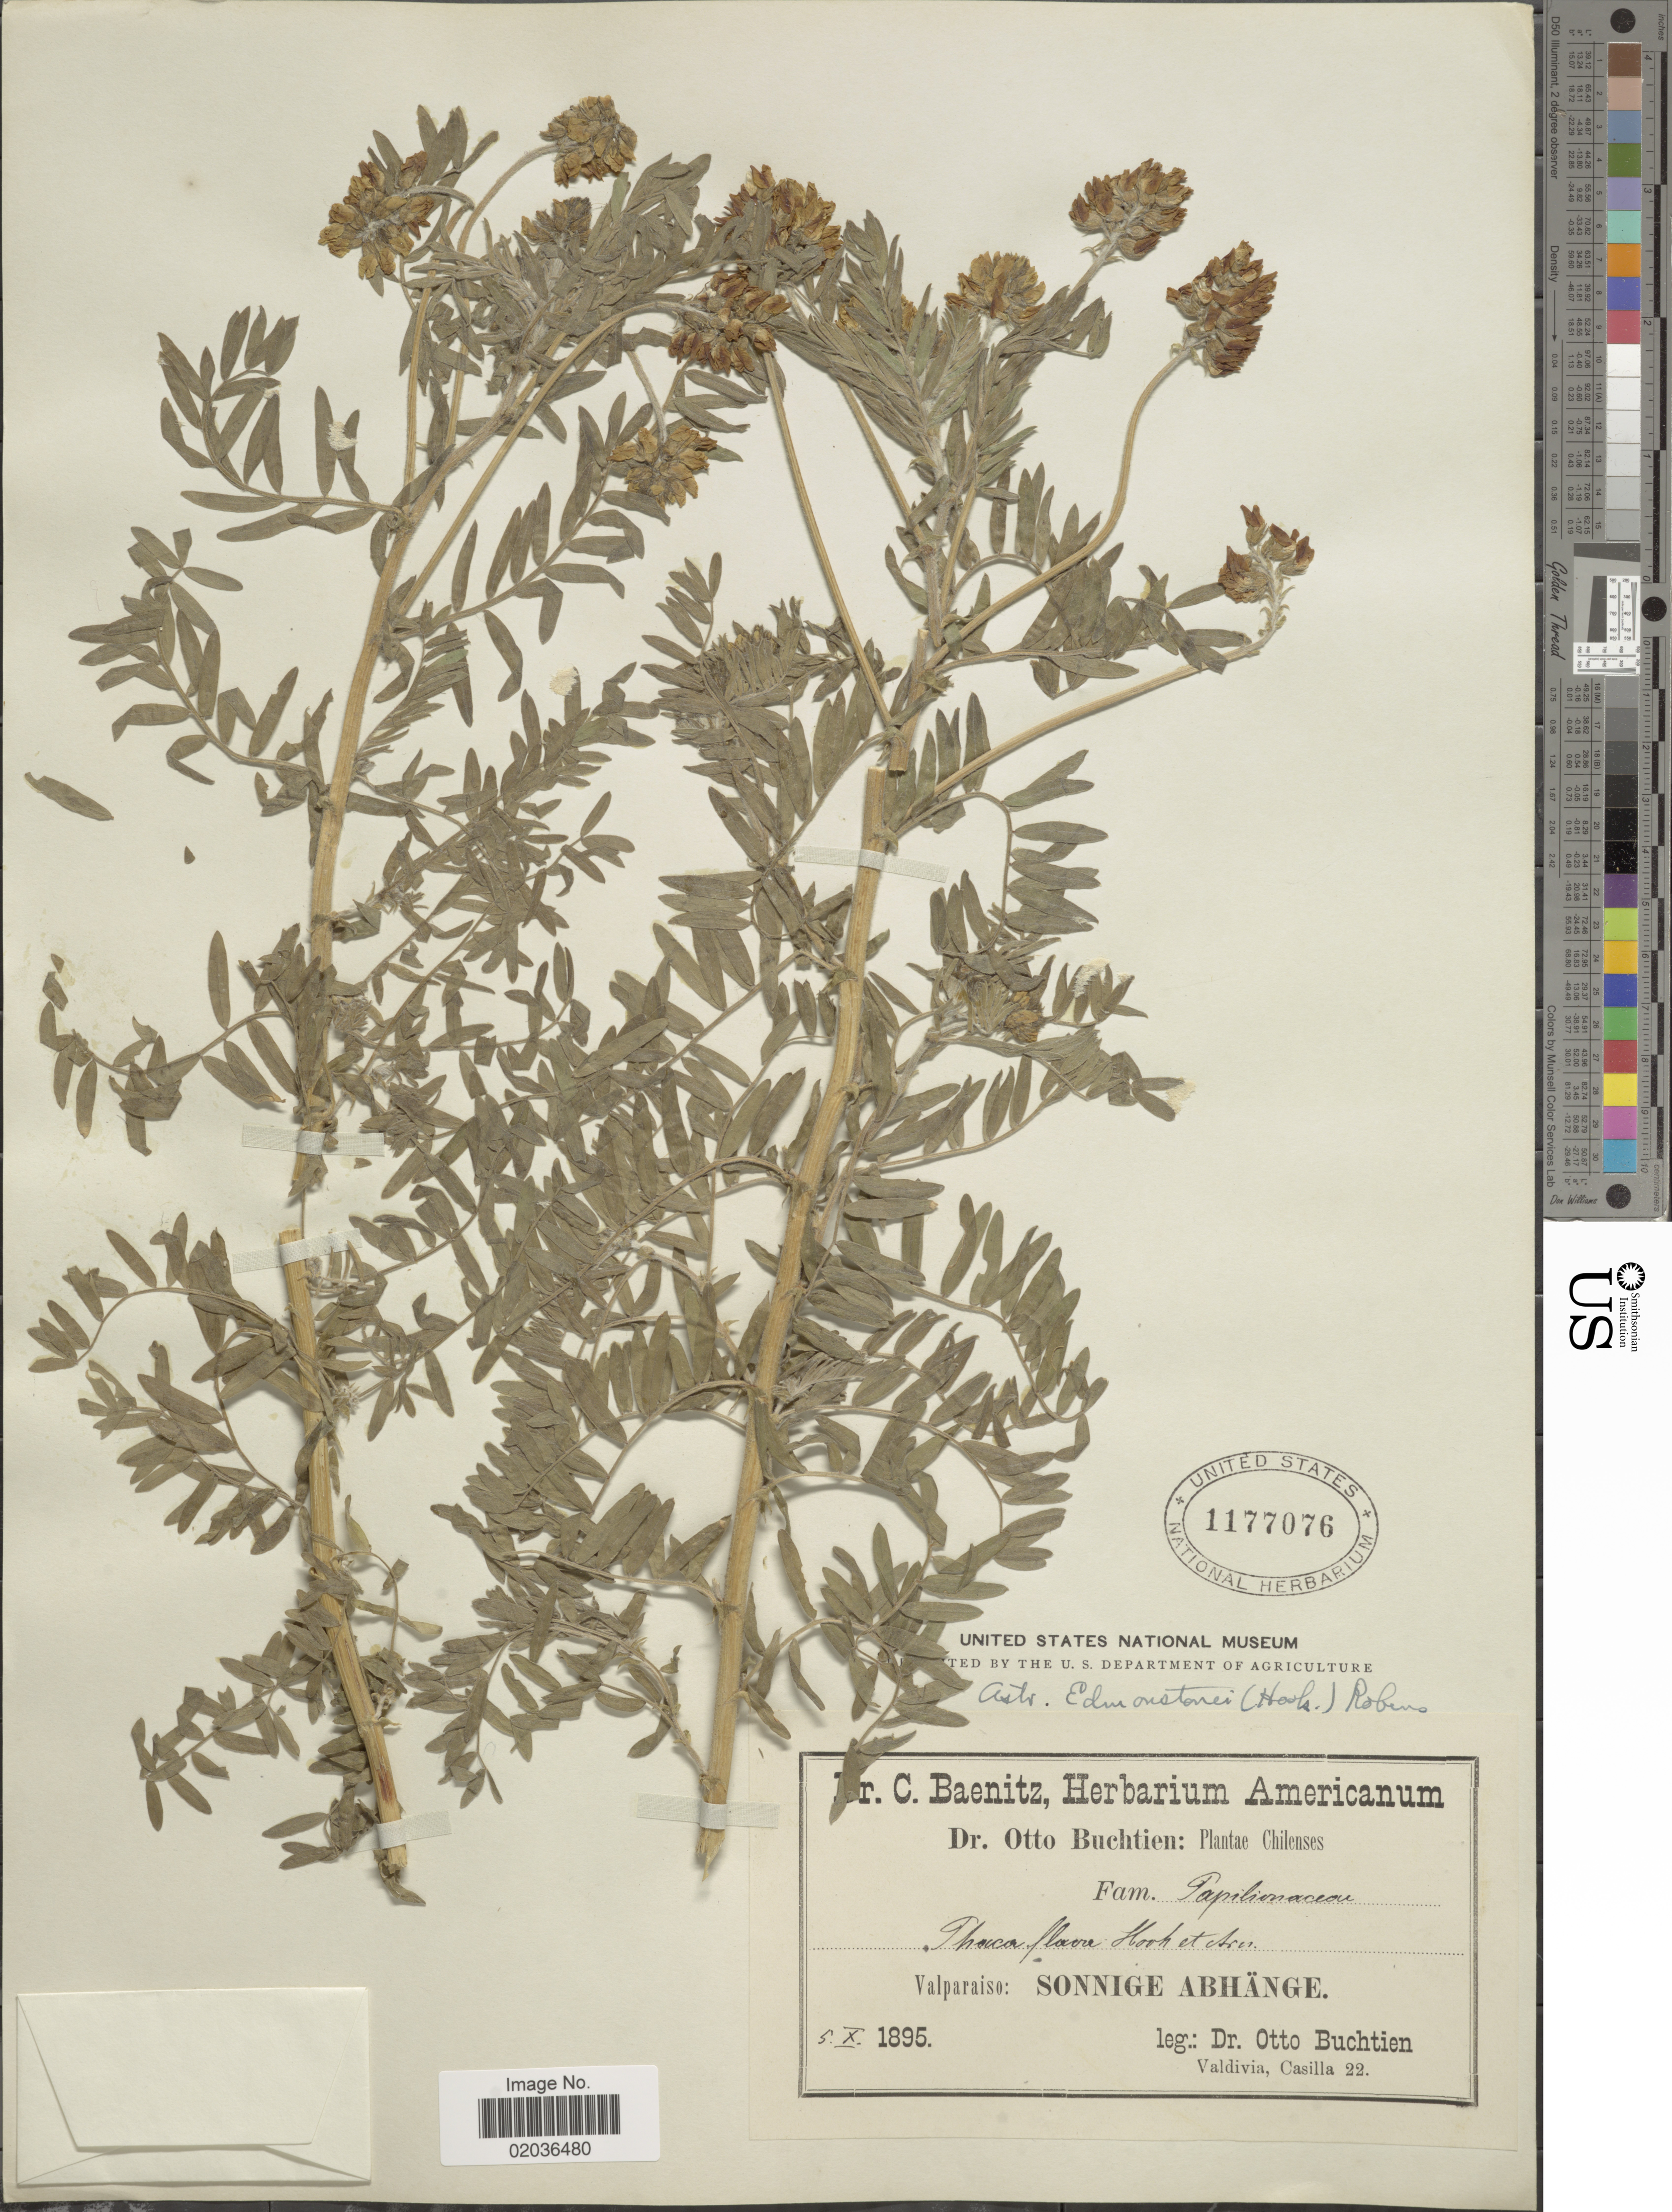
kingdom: Plantae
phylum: Tracheophyta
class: Magnoliopsida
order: Fabales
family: Fabaceae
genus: Astragalus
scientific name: Astragalus edmonstonei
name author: (Hook. f.) B.L. Rob.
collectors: O. Buchtien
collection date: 1895-10-05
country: Chile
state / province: Valparaíso (V)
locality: Valparaiso: Sonnige Abhange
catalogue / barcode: US 1177076